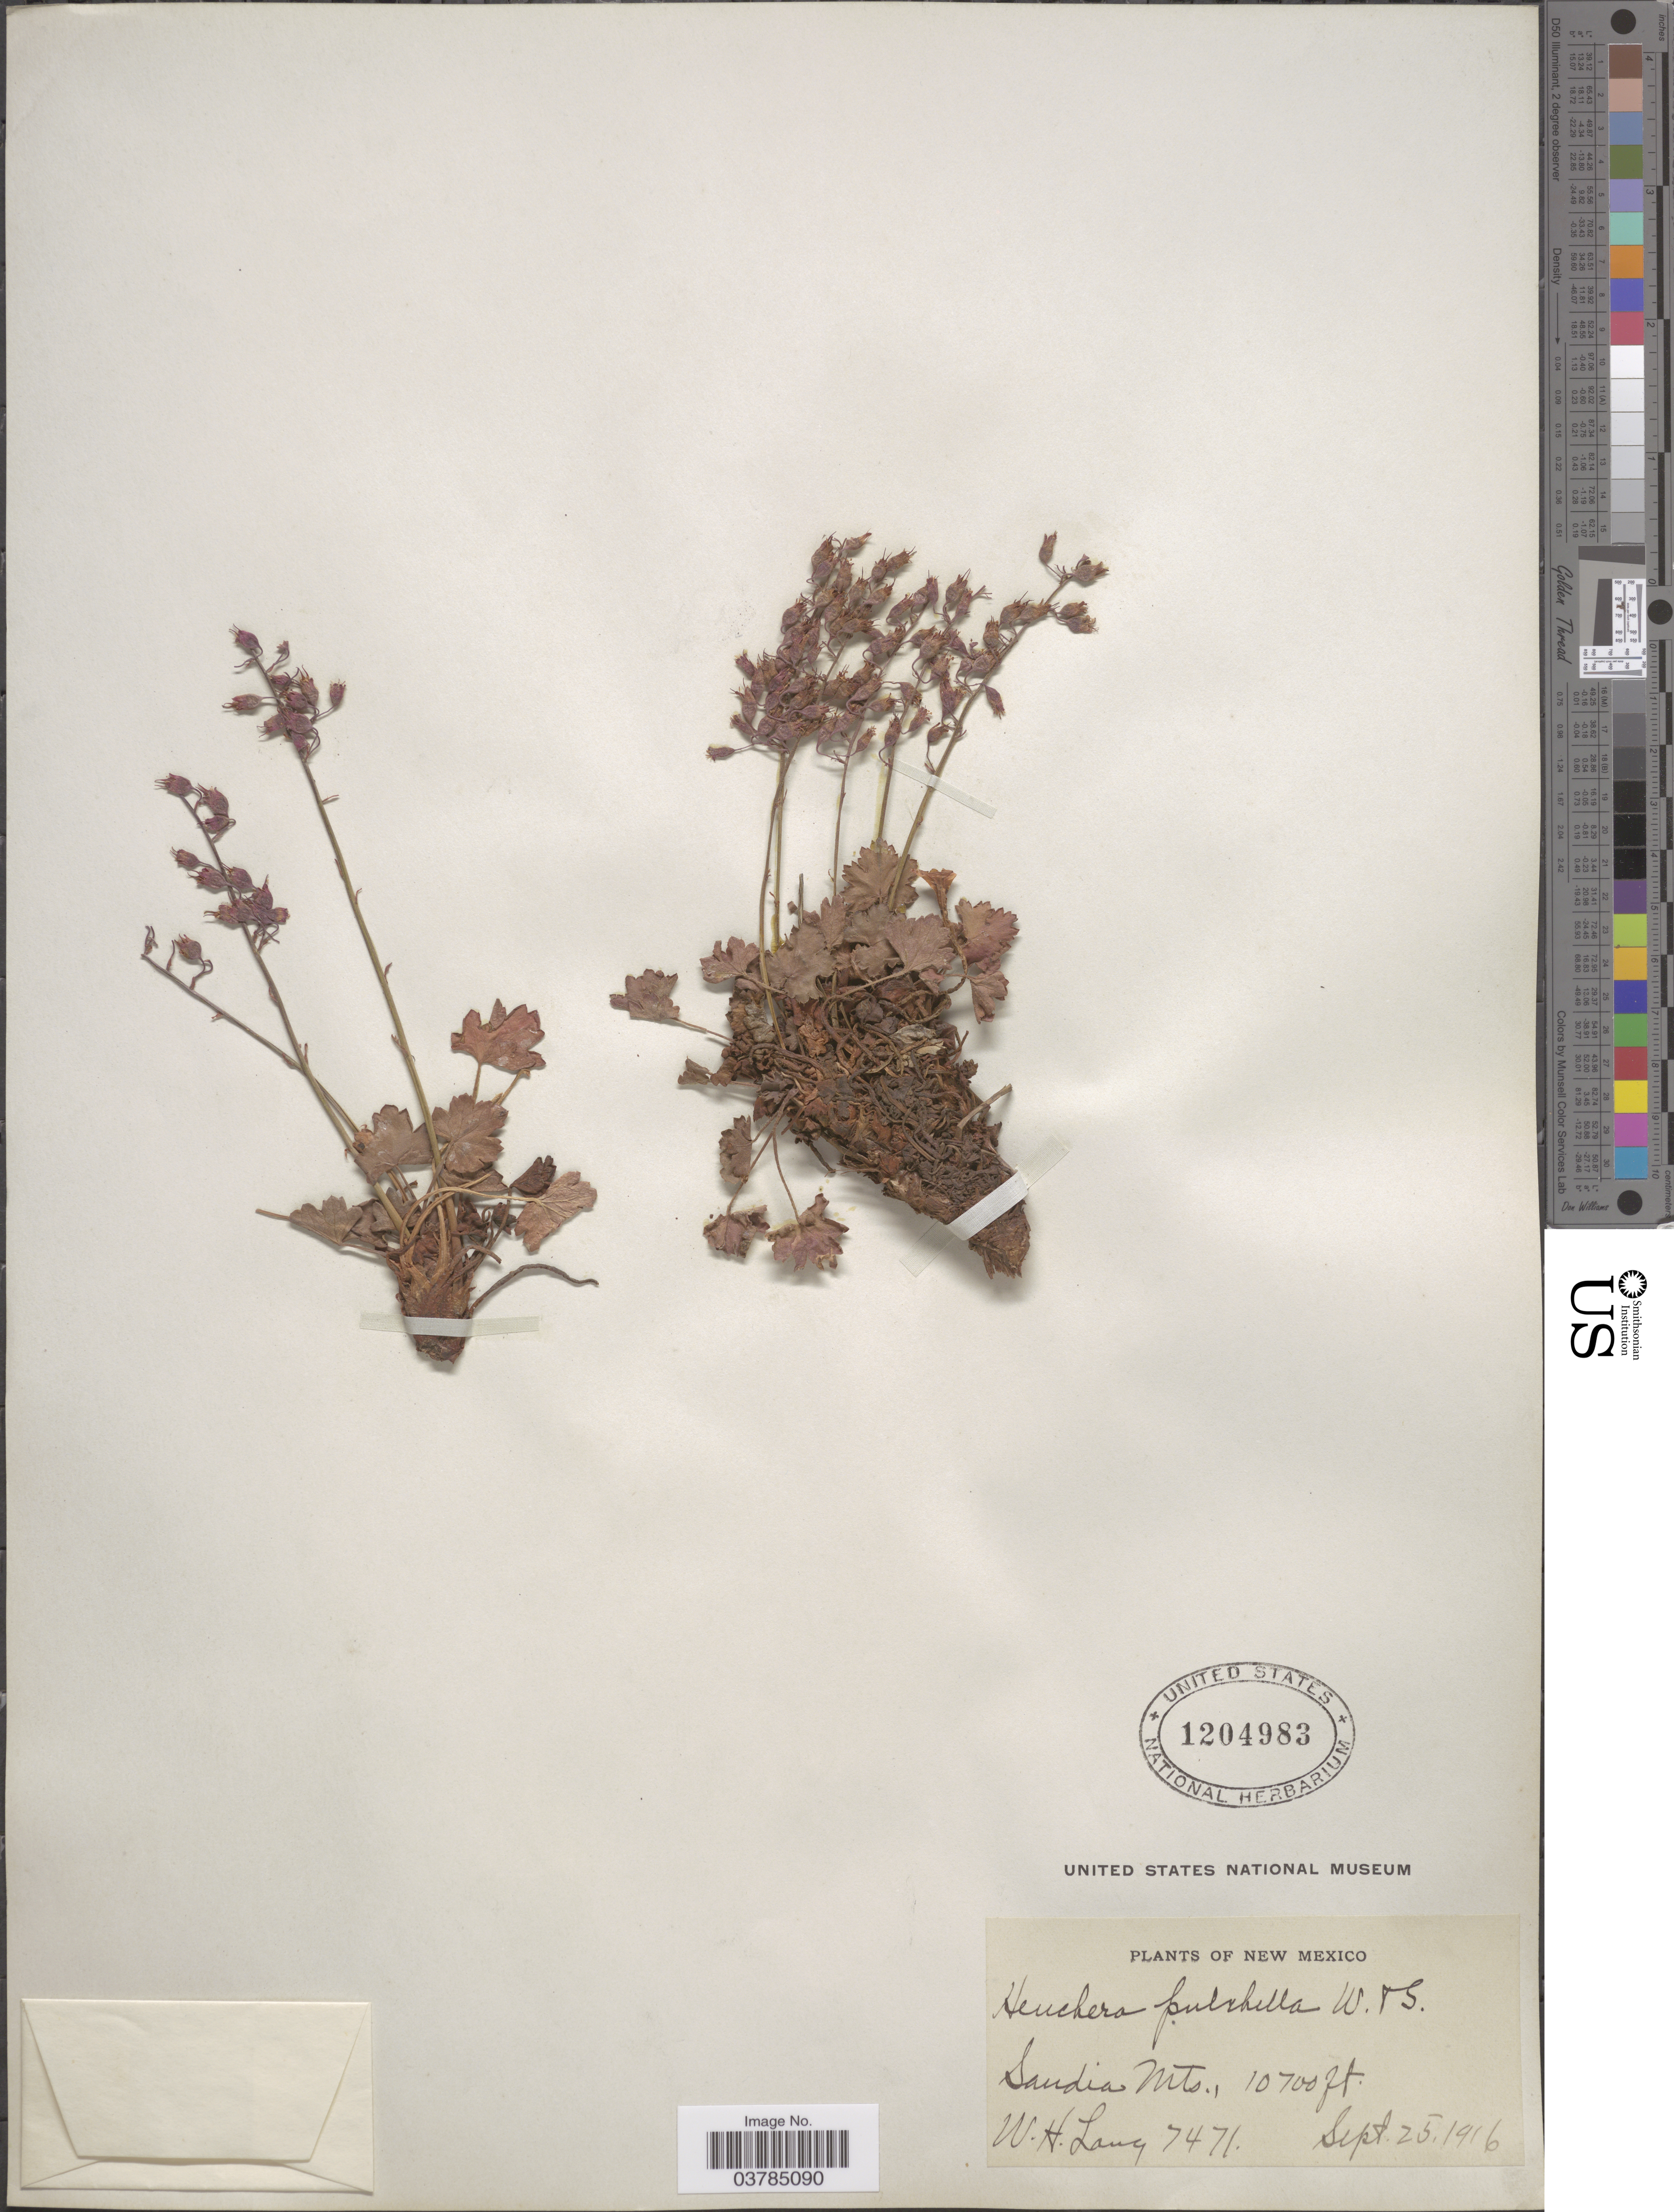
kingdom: Plantae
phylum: Tracheophyta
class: Magnoliopsida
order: Saxifragales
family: Saxifragaceae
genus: Heuchera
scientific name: Heuchera pulchella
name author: Wooton & Standl.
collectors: W. Lang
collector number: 7471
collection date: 1916-09-25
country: United States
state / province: New Mexico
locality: Sandia Mts.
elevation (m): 3261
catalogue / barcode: US 1204983